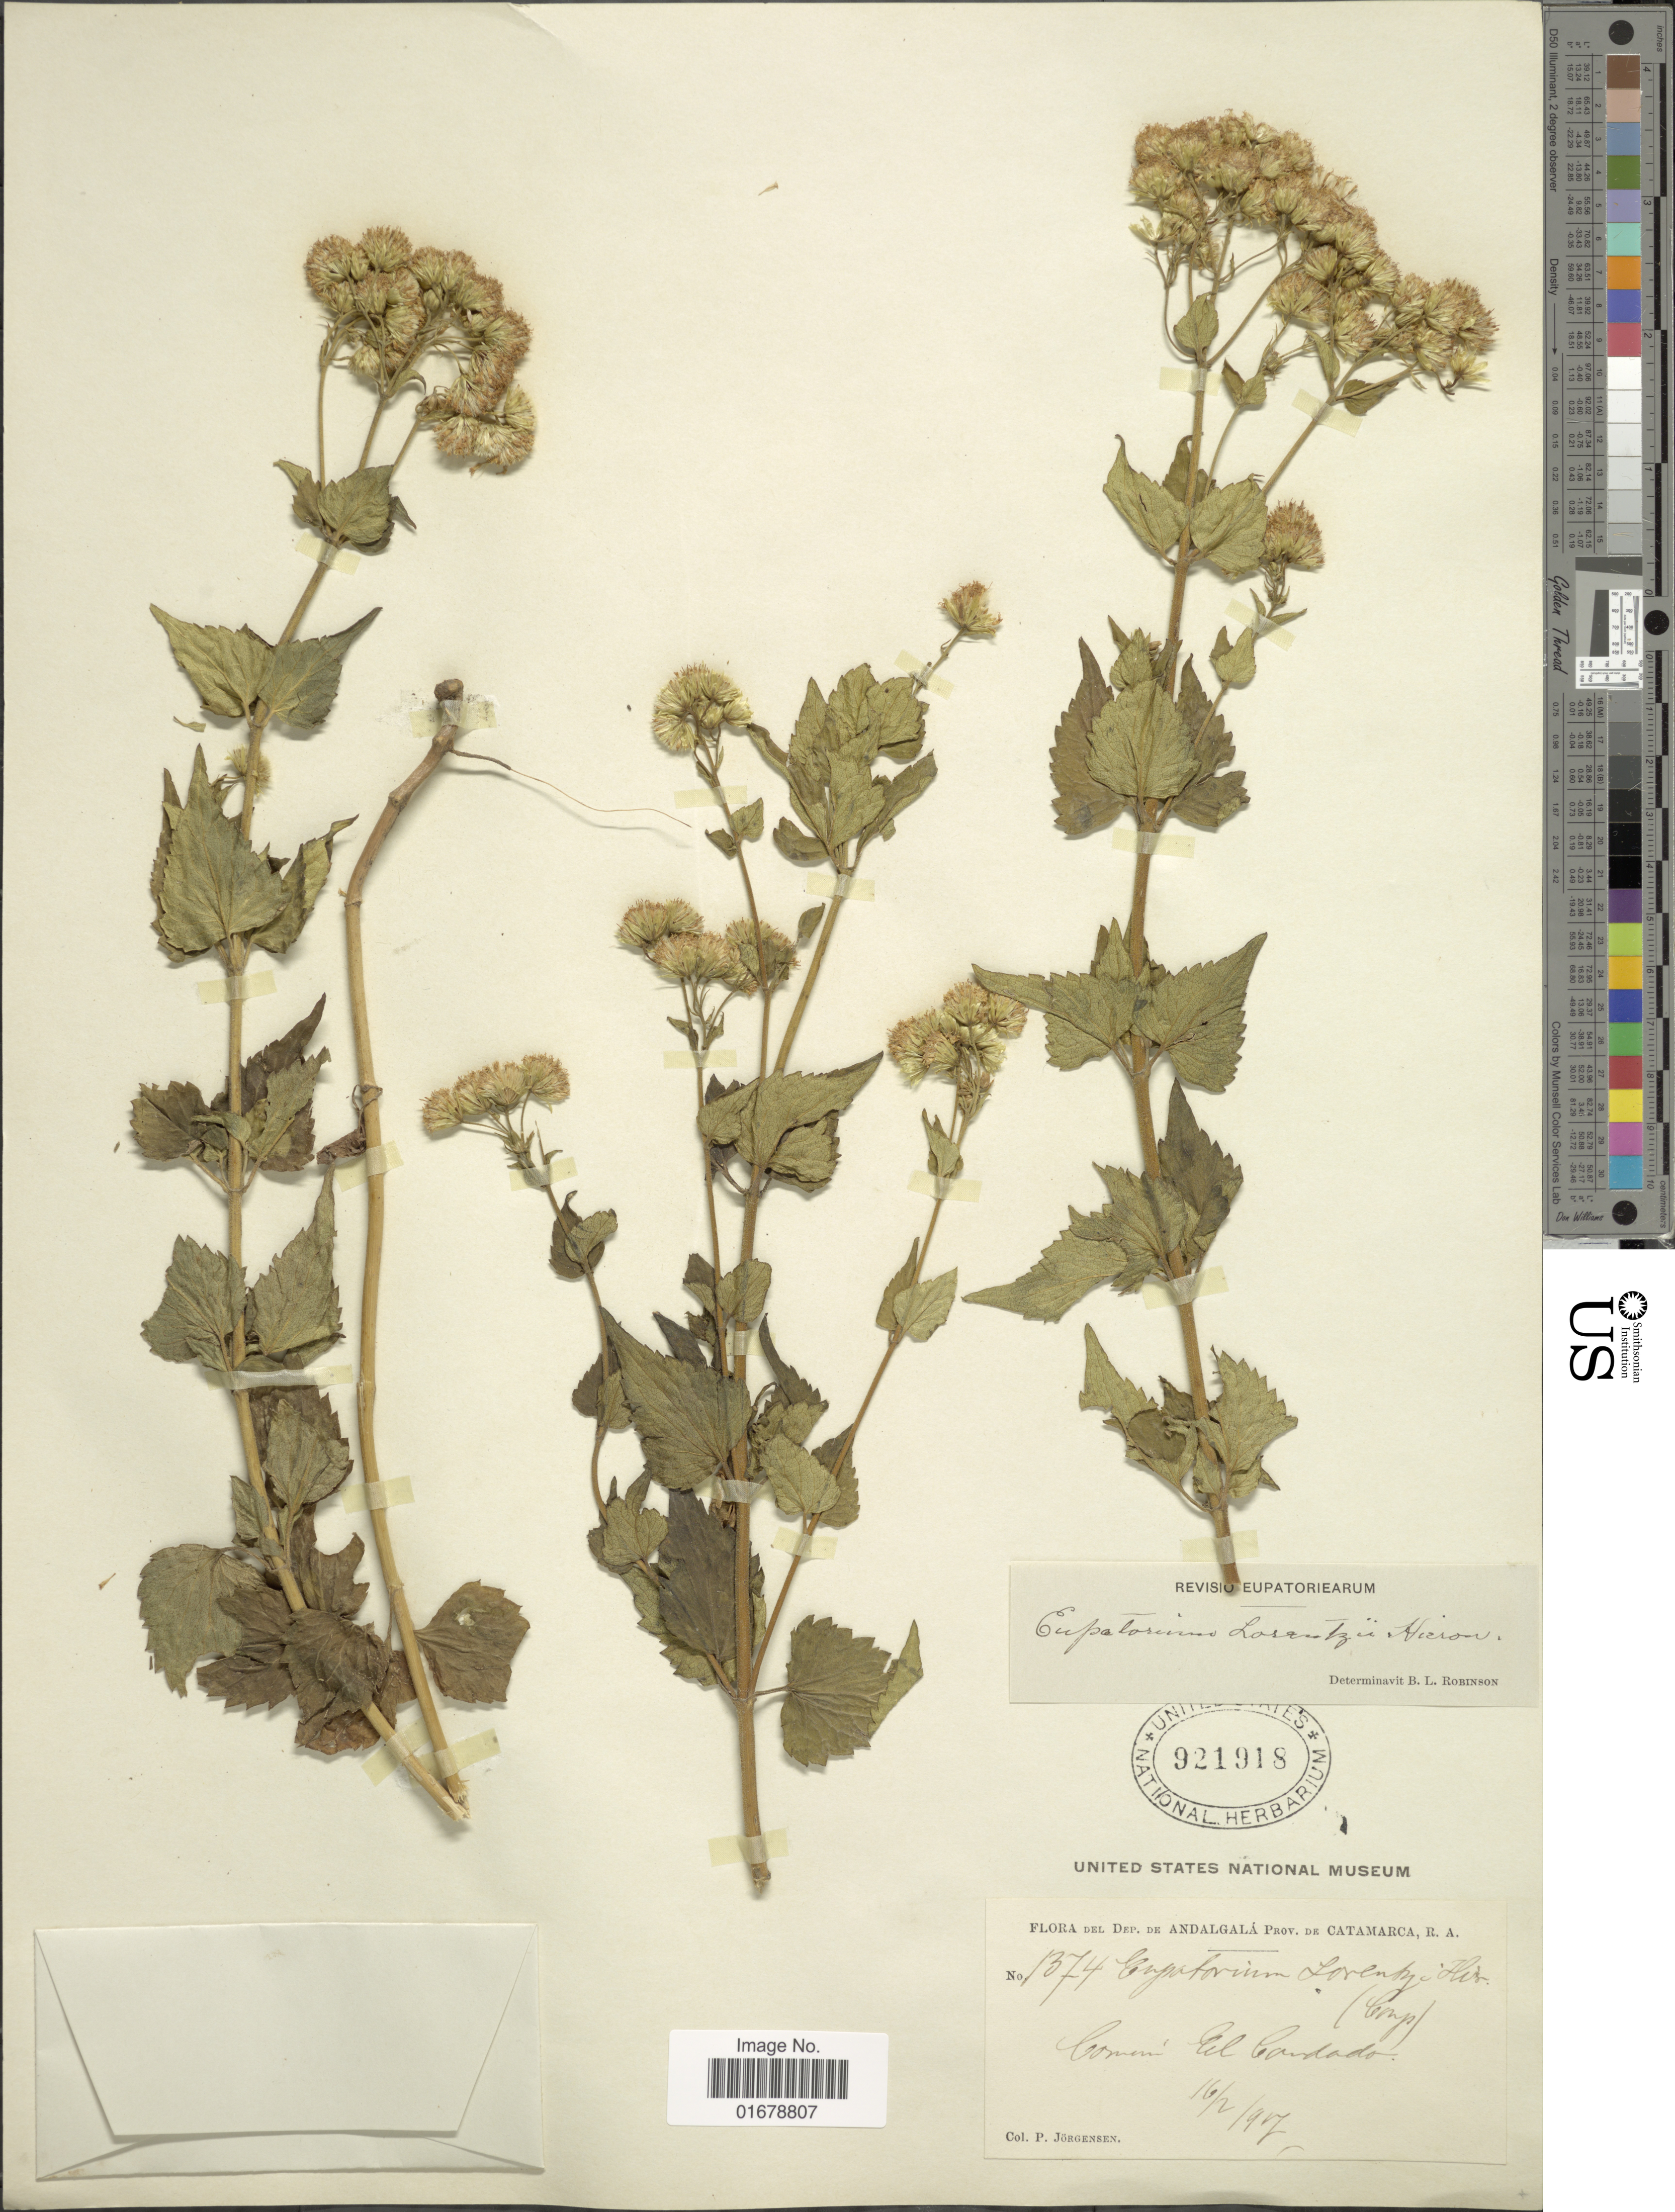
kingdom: Plantae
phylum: Tracheophyta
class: Magnoliopsida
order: Asterales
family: Asteraceae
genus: Ageratina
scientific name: Ageratina lorentzii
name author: (Hieron.) R.M. King & H. Rob.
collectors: P. Jörgensen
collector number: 1374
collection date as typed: Transcribed d/m/y: 16/2/97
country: Argentina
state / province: Catamarca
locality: Del Dep. de Andalgala, Prov. de Catamarca, R. A., Comun Del Candado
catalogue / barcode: US 921918